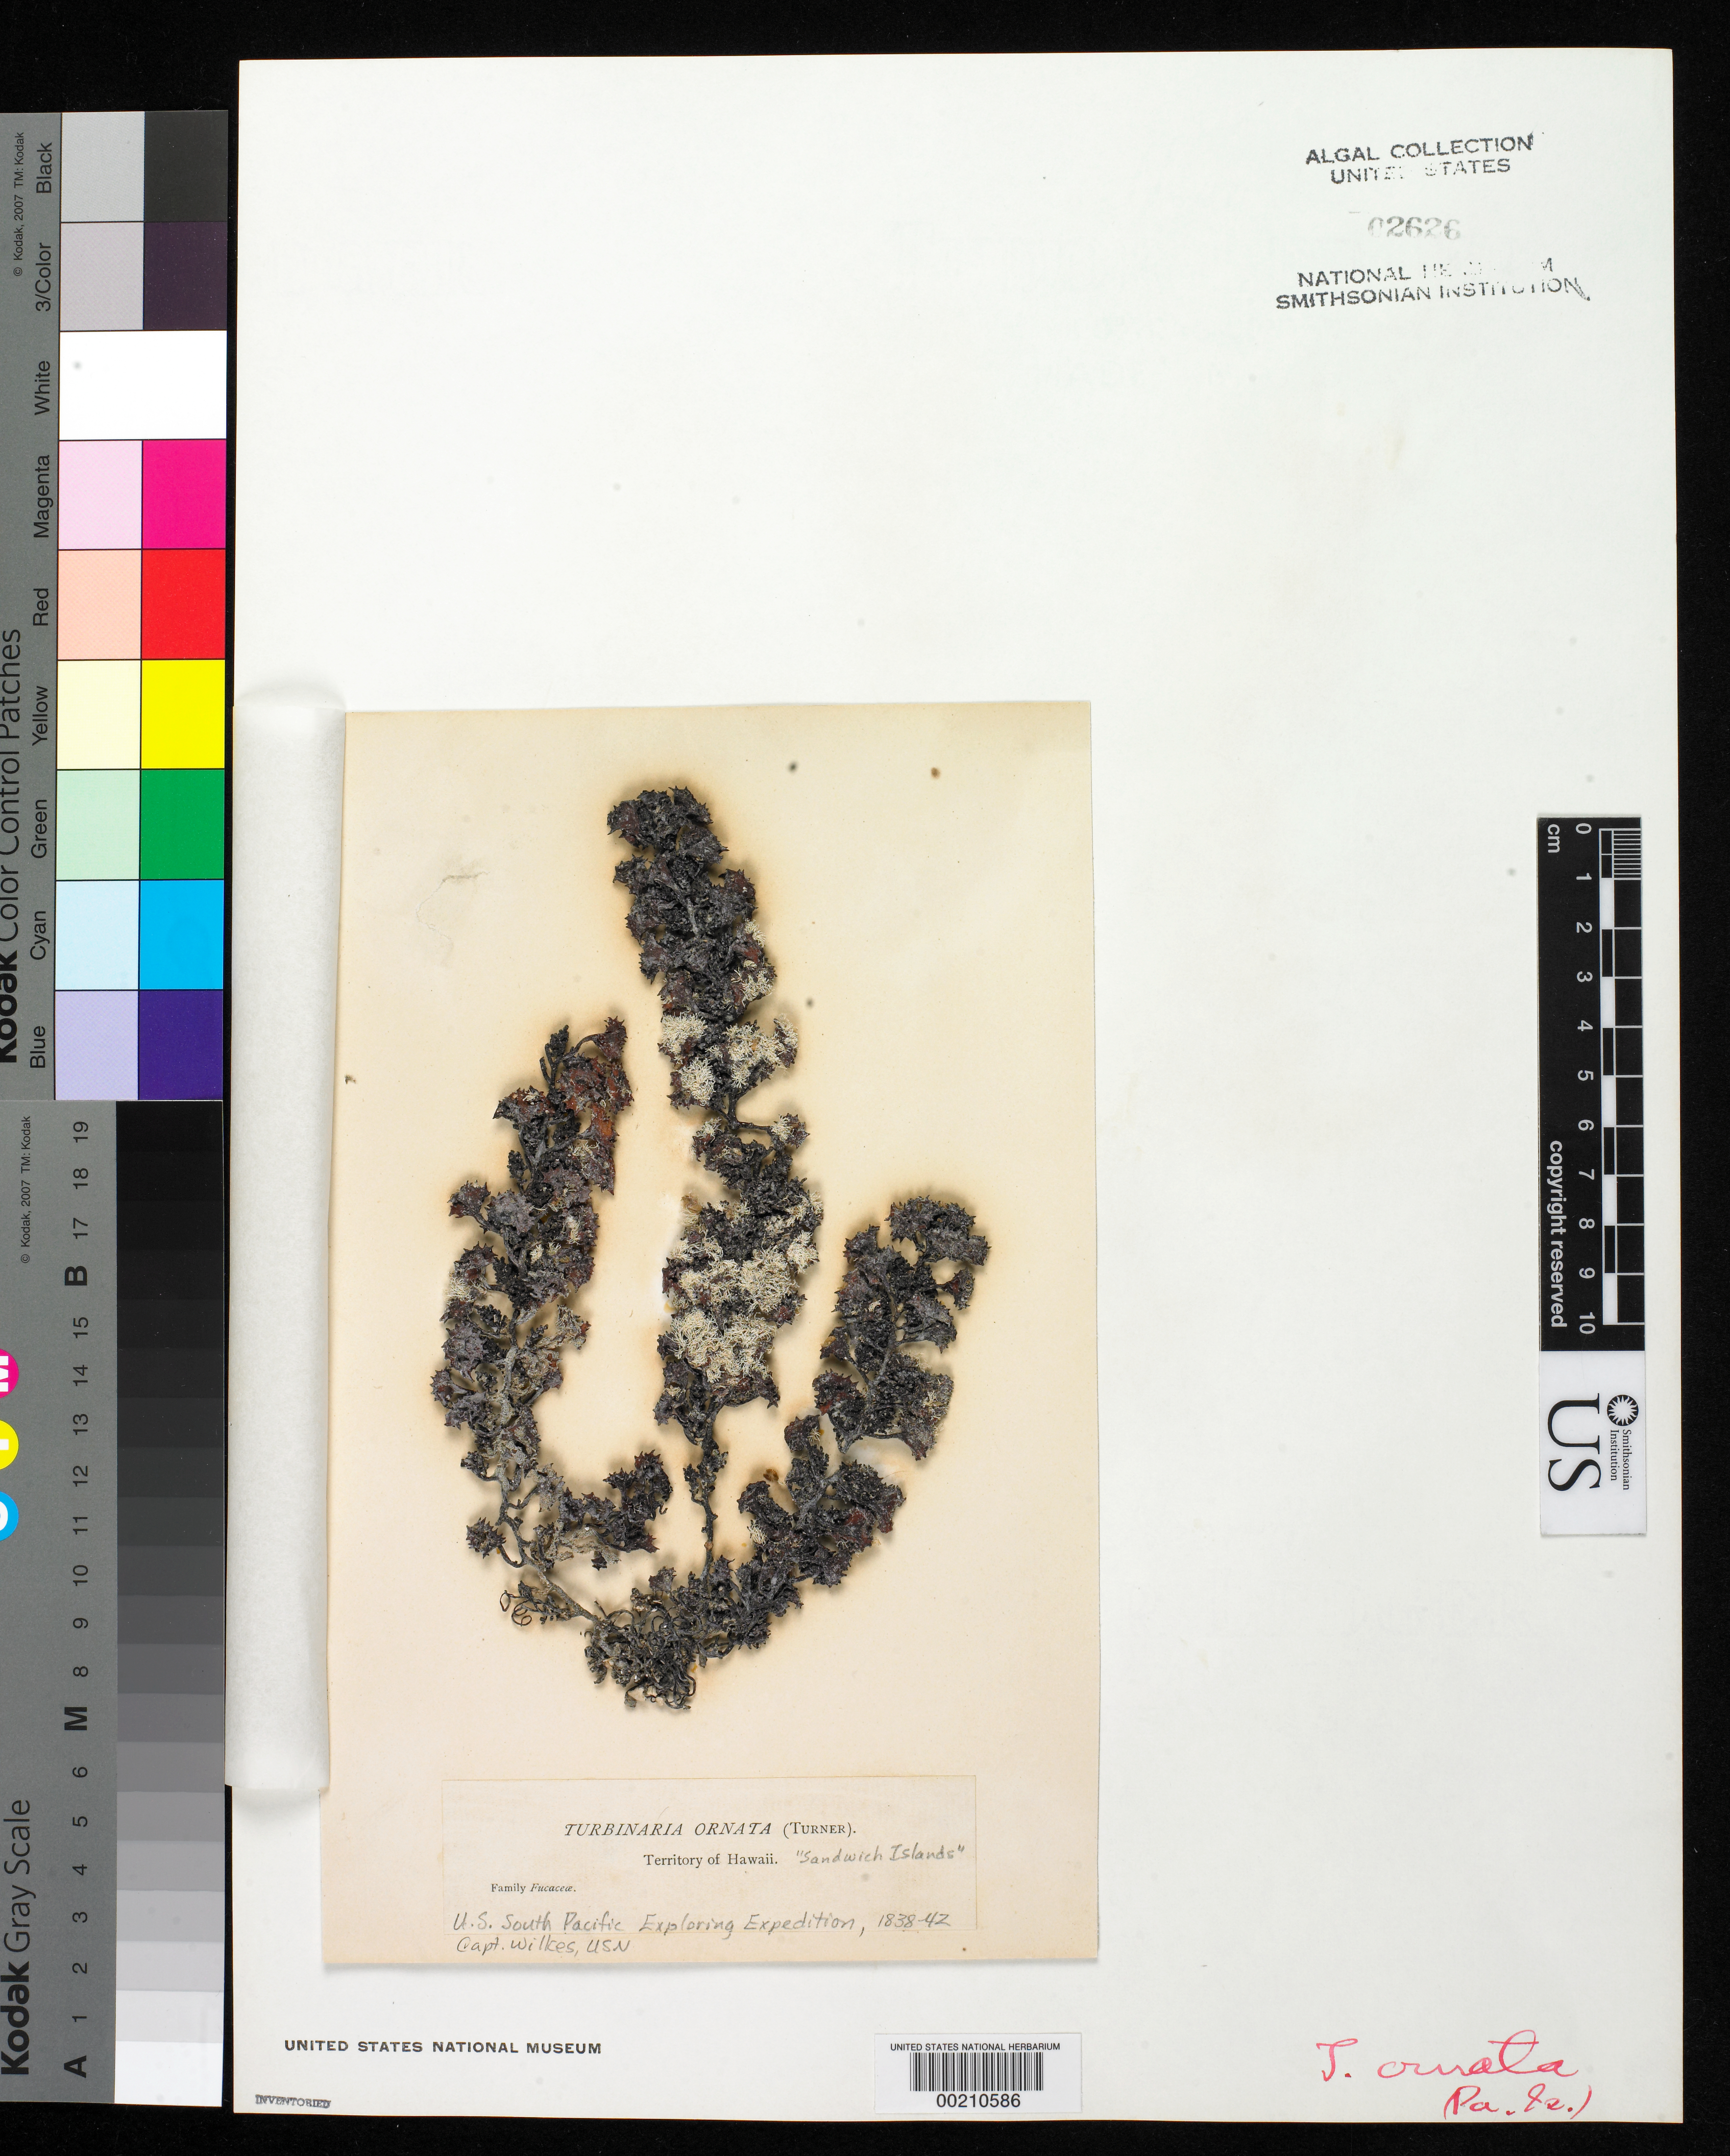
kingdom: Chromista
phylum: Ochrophyta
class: Phaeophyceae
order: Fucales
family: Sargassaceae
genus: Turbinaria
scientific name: Turbinaria ornata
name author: (Turner) J. Agardh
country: United States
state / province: Hawaii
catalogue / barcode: US 2626